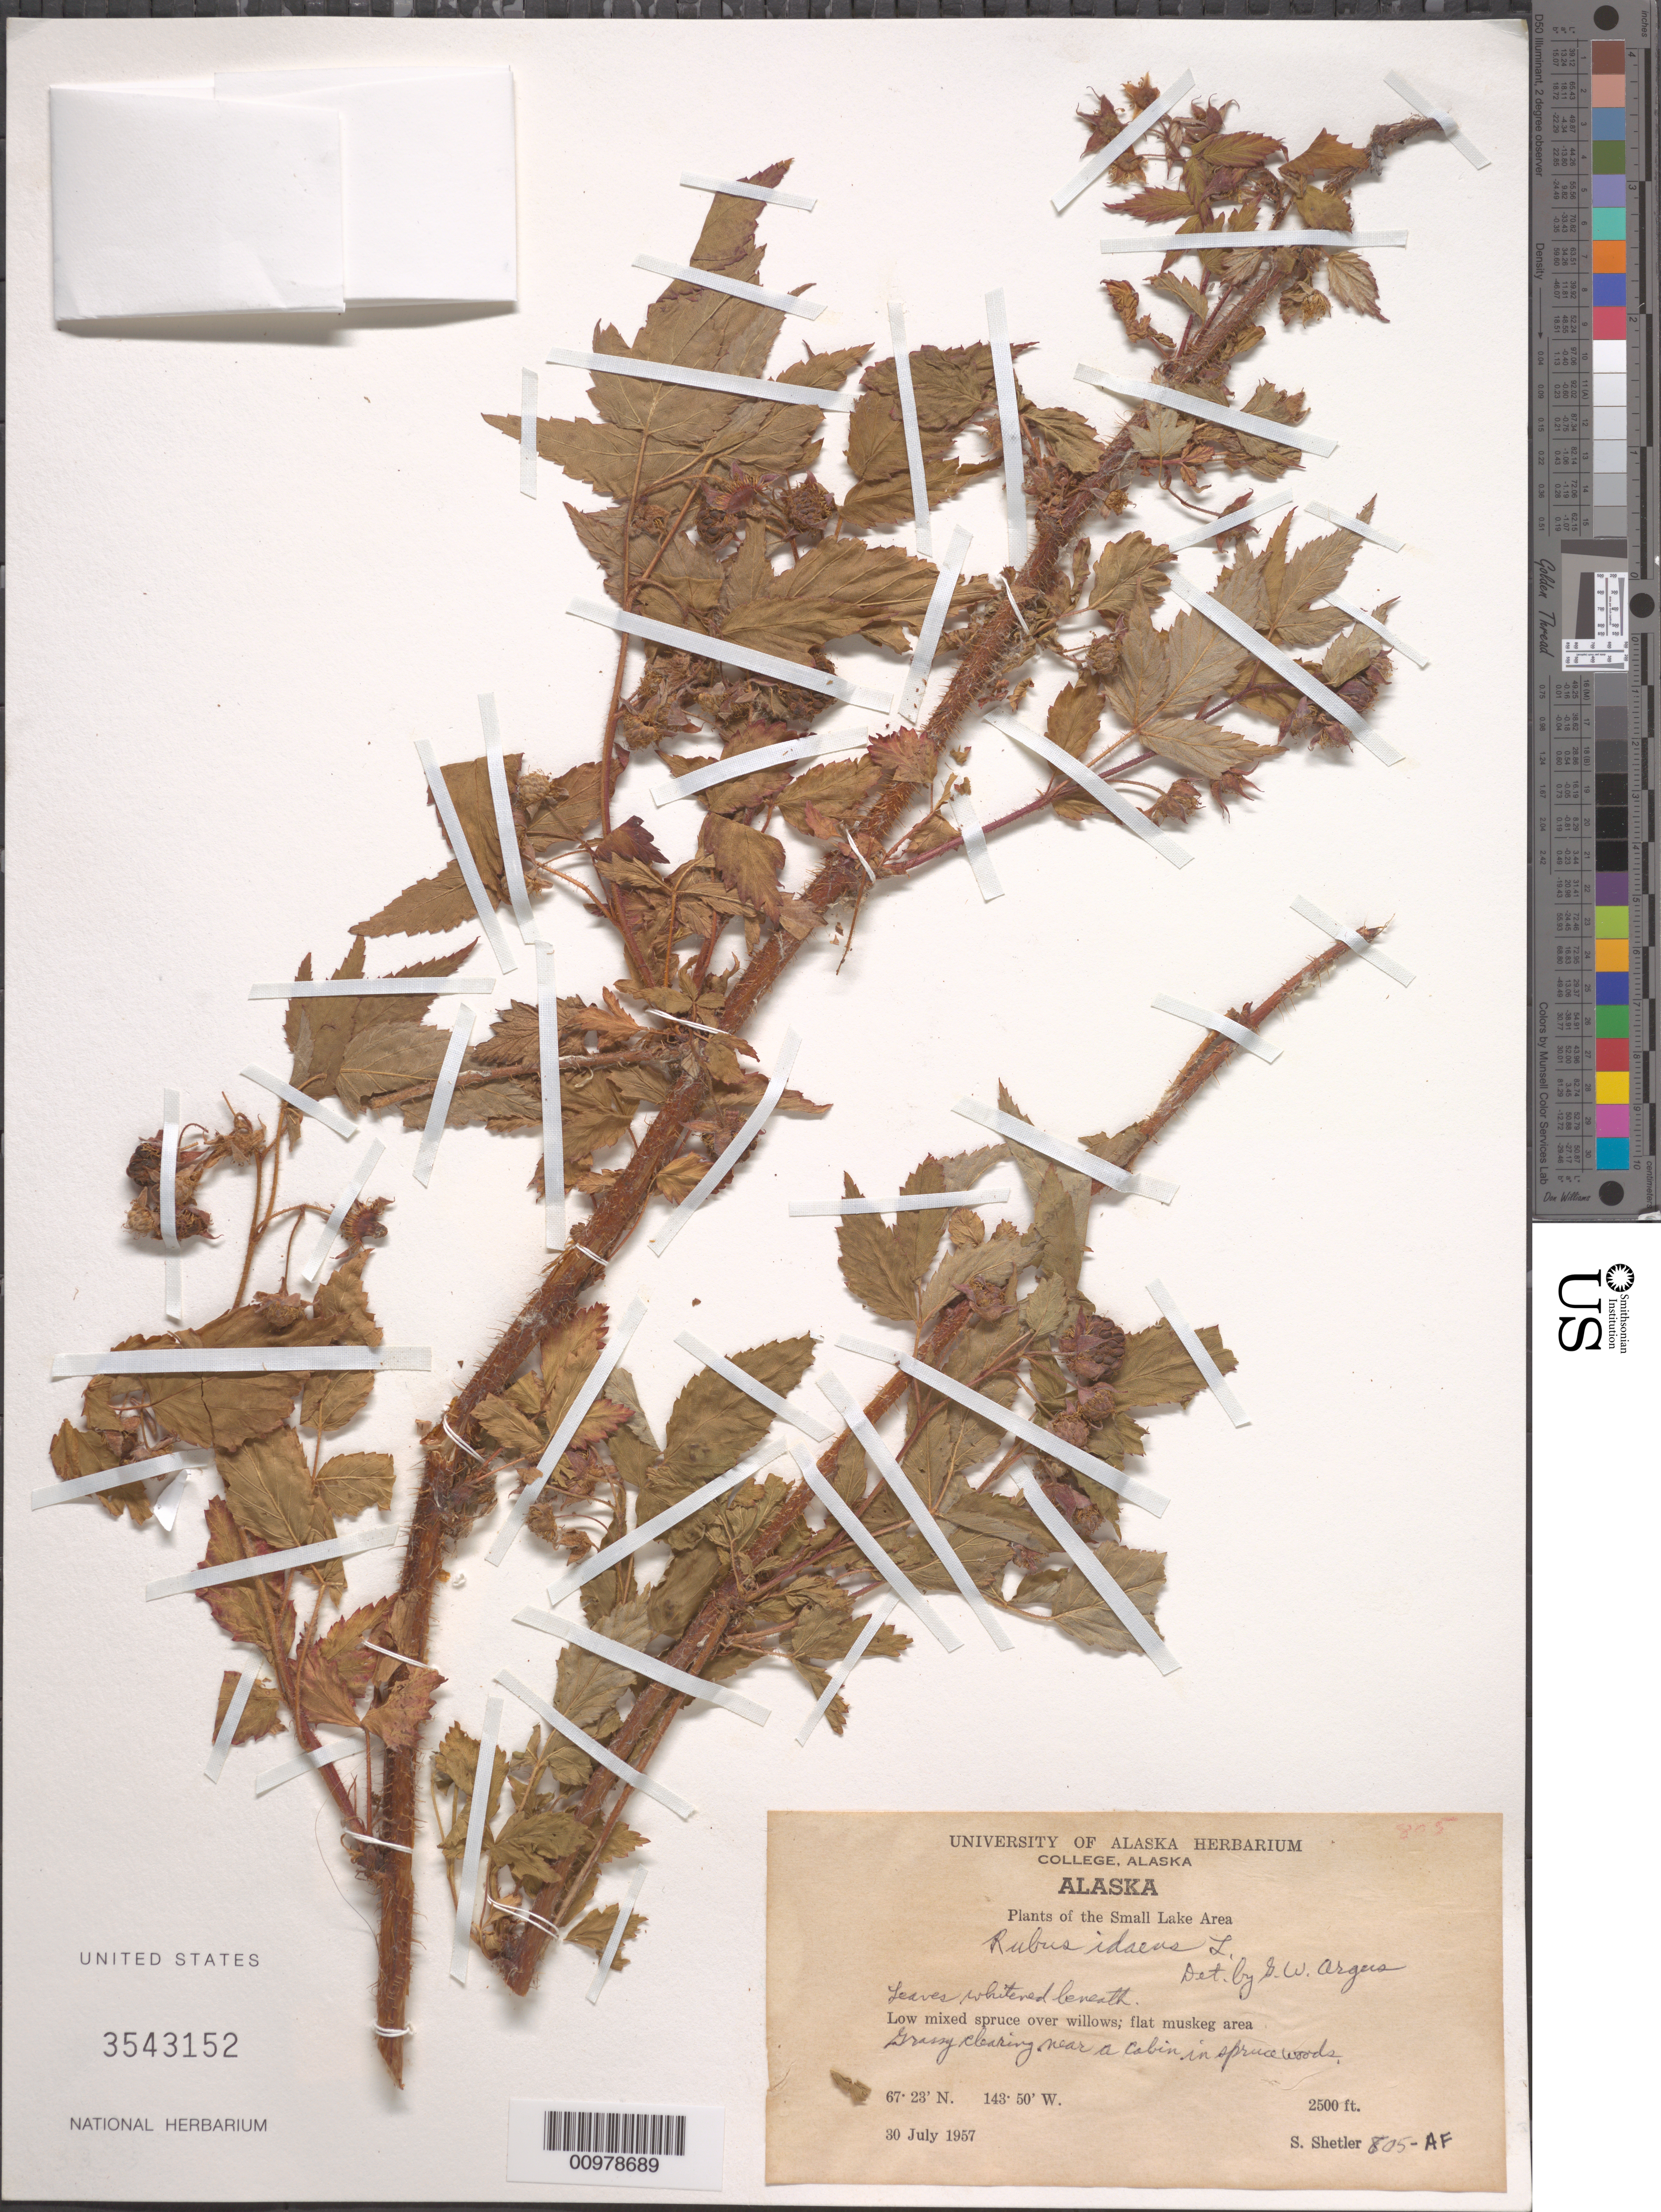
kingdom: Plantae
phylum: Tracheophyta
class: Magnoliopsida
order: Rosales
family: Rosaceae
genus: Rubus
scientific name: Rubus idaeus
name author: L.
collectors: S. Shetler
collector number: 805-AF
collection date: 1957-07-30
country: United States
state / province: Alaska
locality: Small Lake Area. Flat muskeg area. Grassy clearing near a cabin in spruce woods.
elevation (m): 762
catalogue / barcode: US 3543152